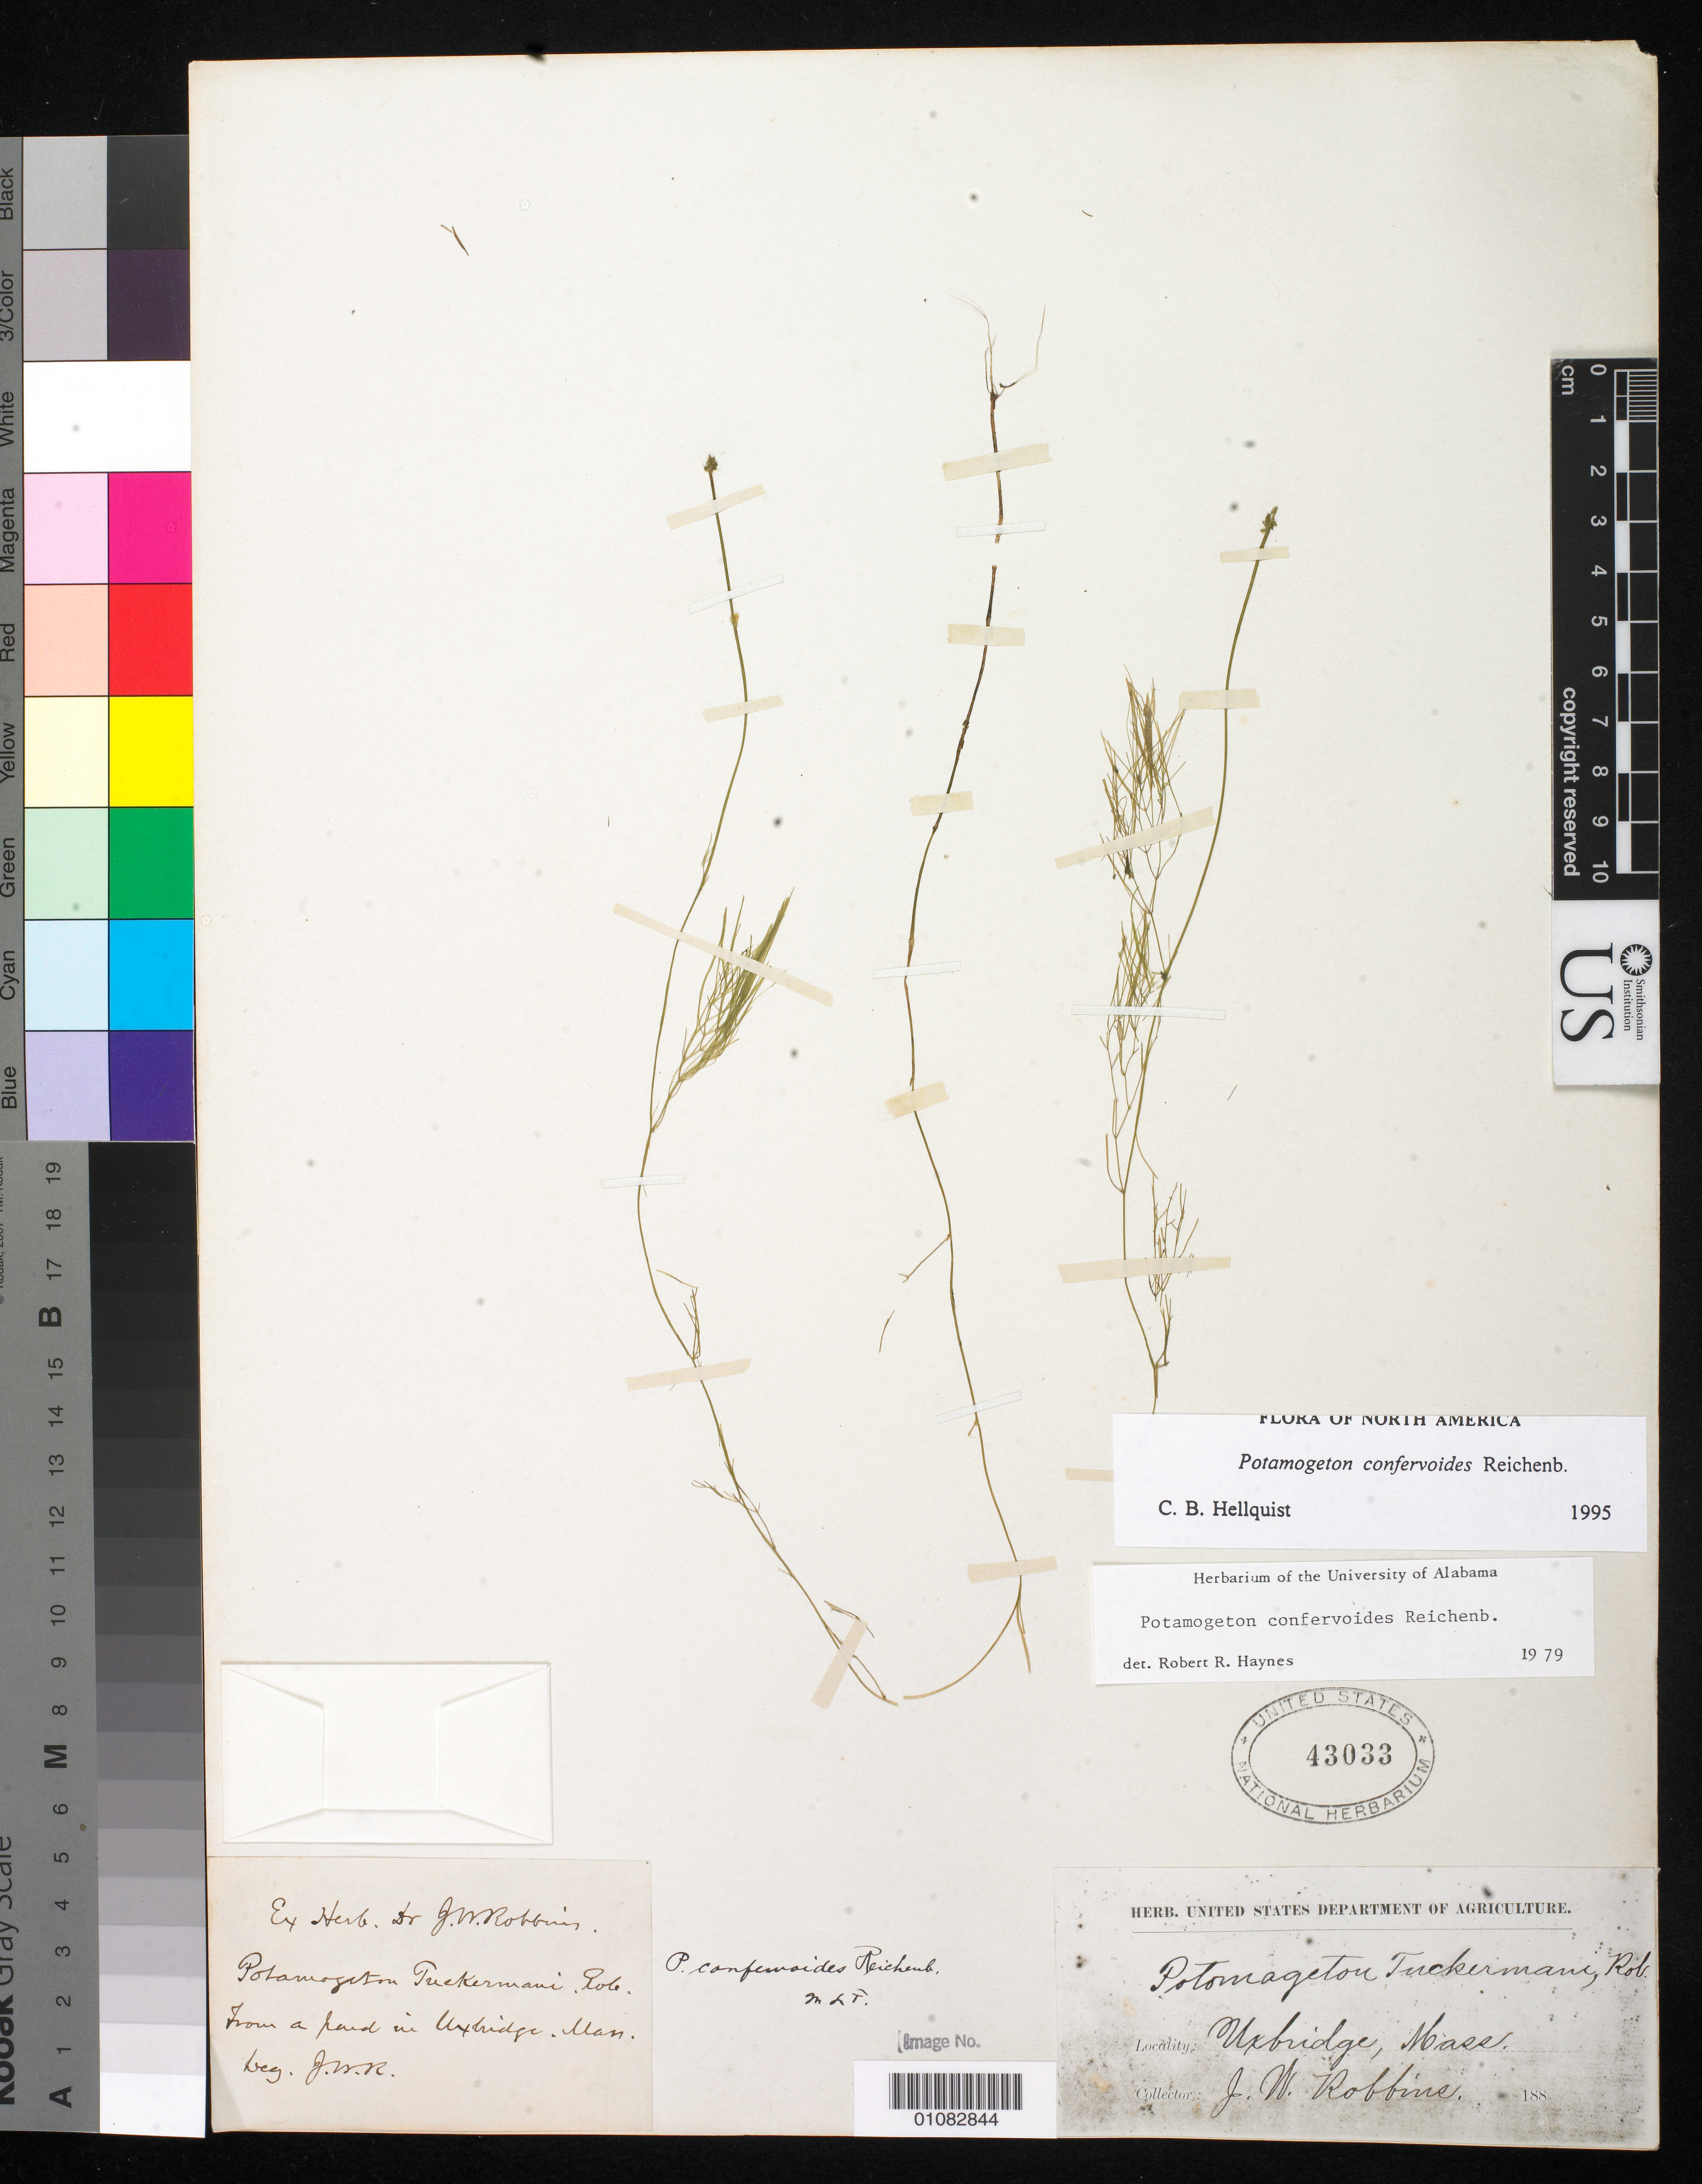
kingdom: Plantae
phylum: Tracheophyta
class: Liliopsida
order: Alismatales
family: Potamogetonaceae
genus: Potamogeton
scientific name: Potamogeton confervoides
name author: Rchb.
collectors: J. W. Robbins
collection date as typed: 188-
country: United States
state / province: Massachusetts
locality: Oxbridge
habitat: Pond.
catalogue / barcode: US 43033